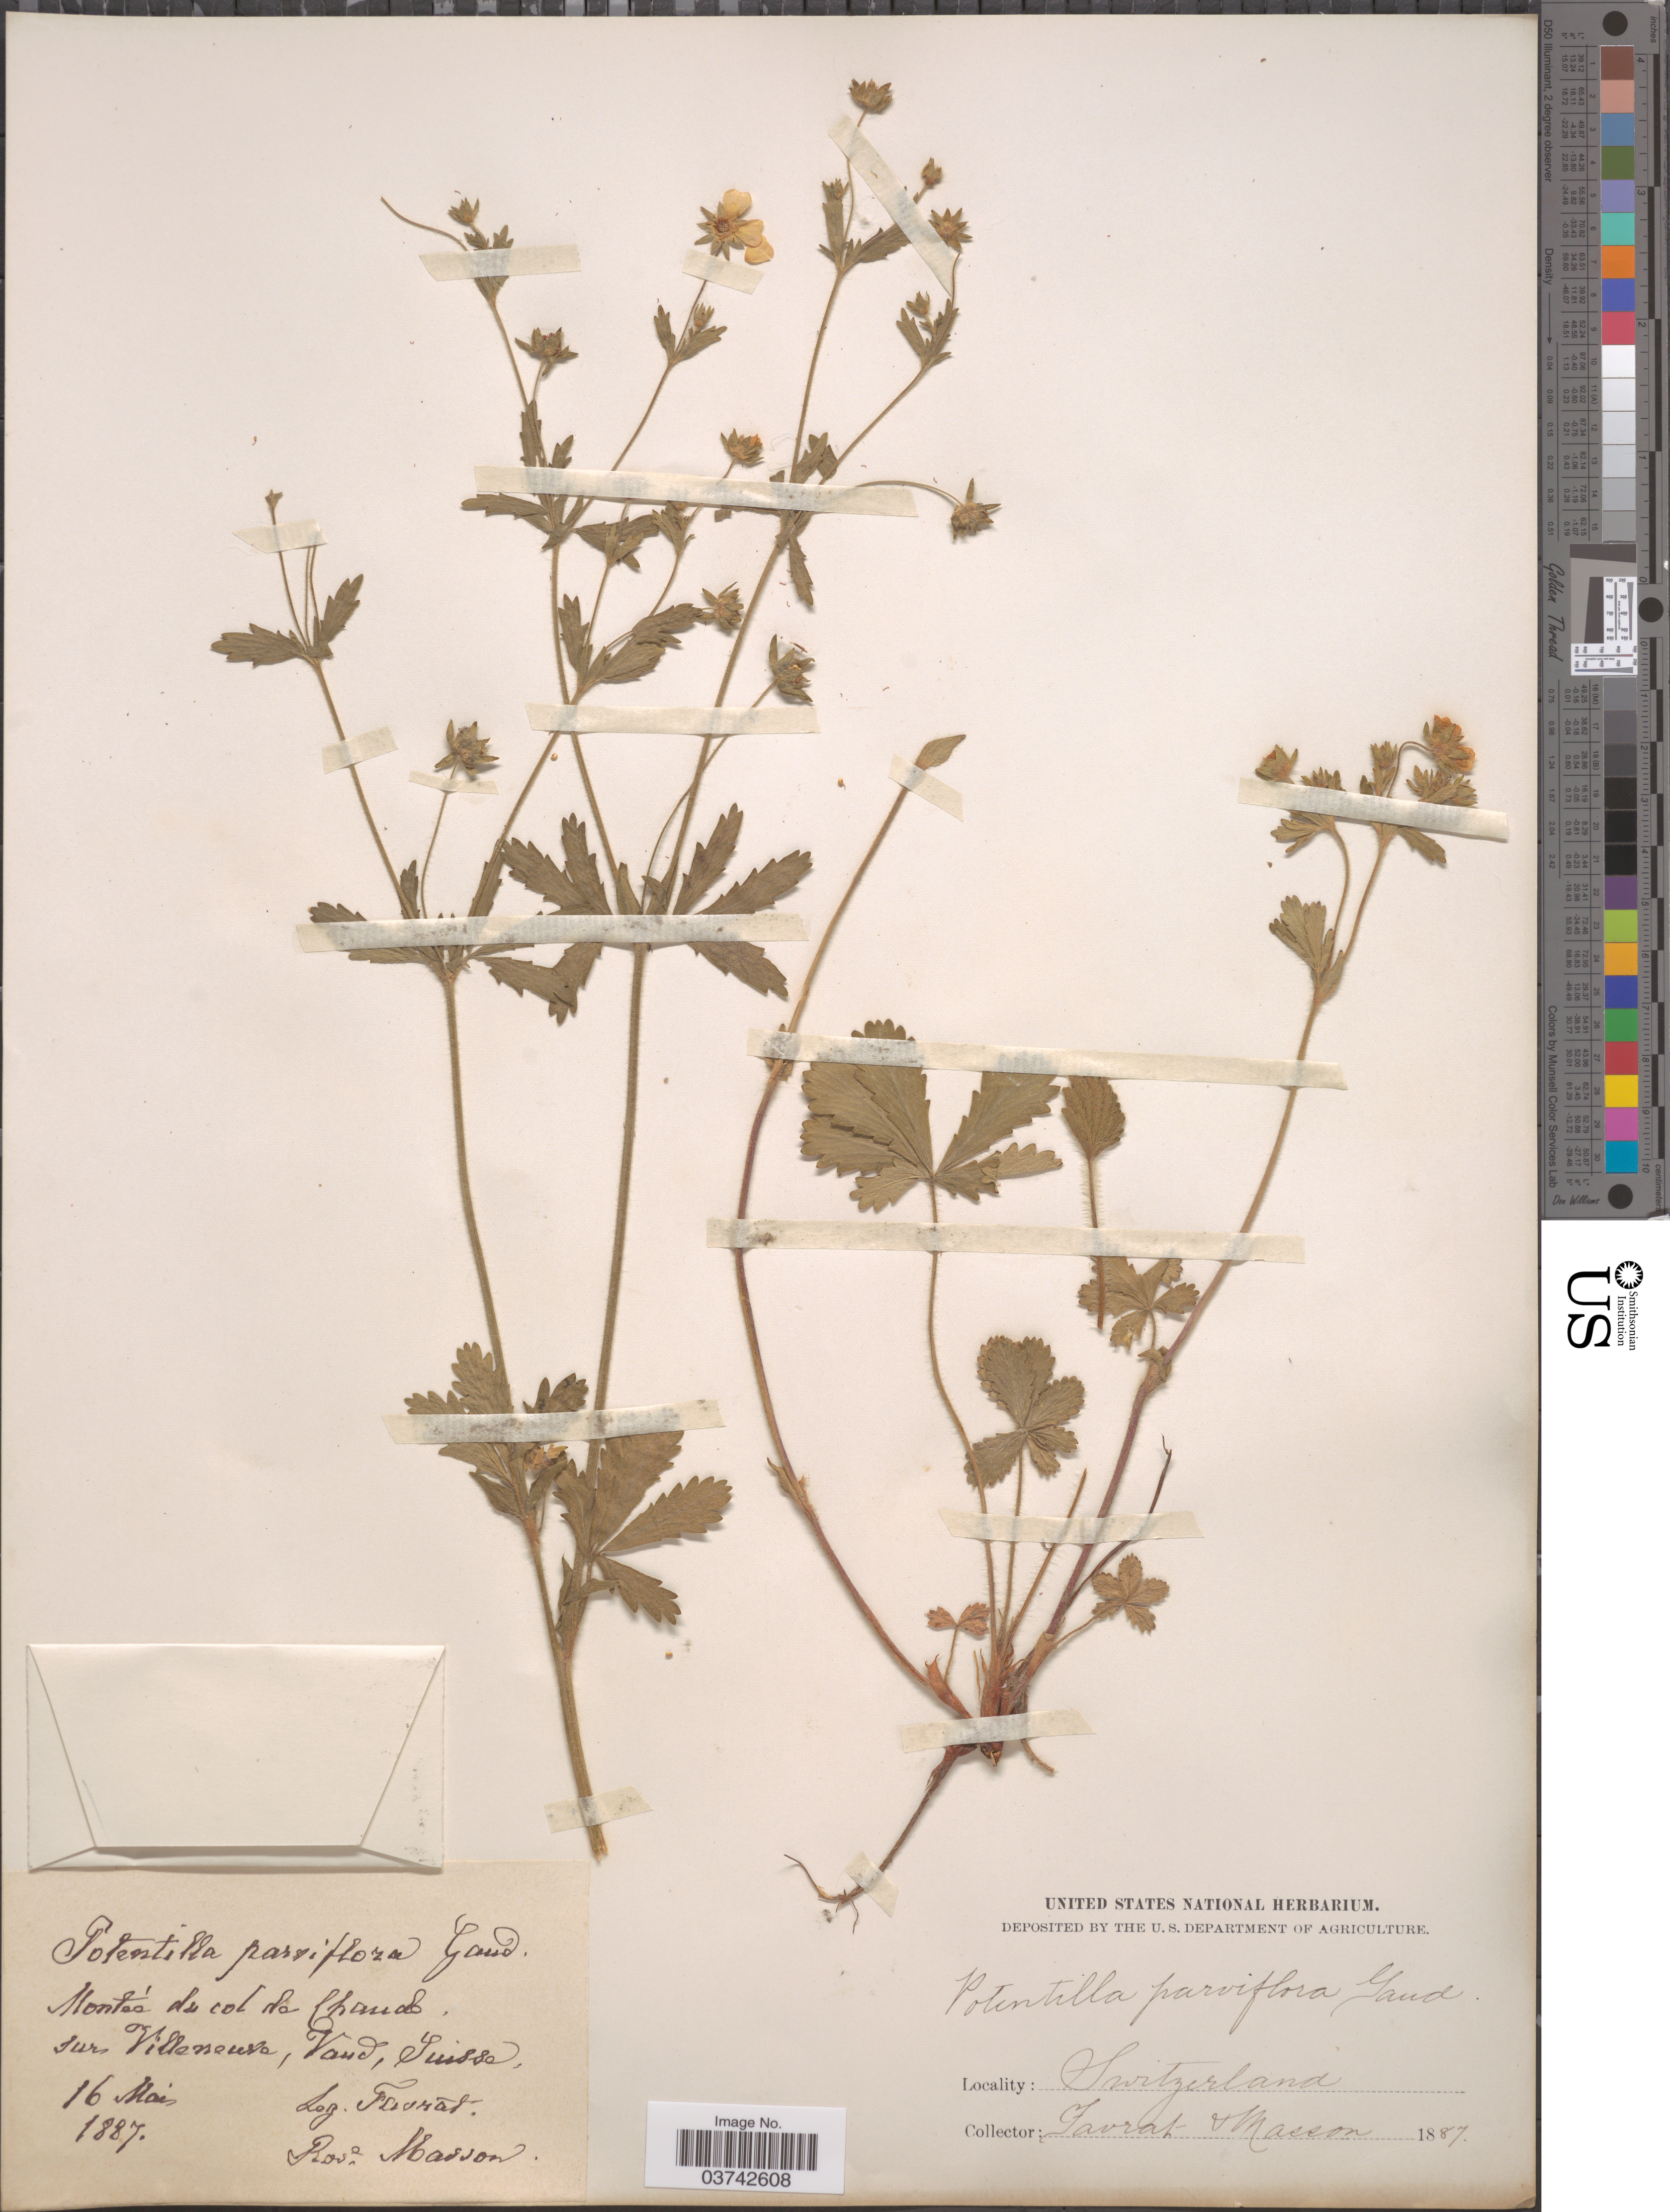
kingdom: Plantae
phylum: Tracheophyta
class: Magnoliopsida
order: Rosales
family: Rosaceae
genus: Potentilla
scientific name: Potentilla parviflora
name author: Desf.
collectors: L. Favrat & R. Masson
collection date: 1887-05-16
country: Switzerland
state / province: Vaud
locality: Montée du col de Chaude, sur Villeneuve, Suisse.